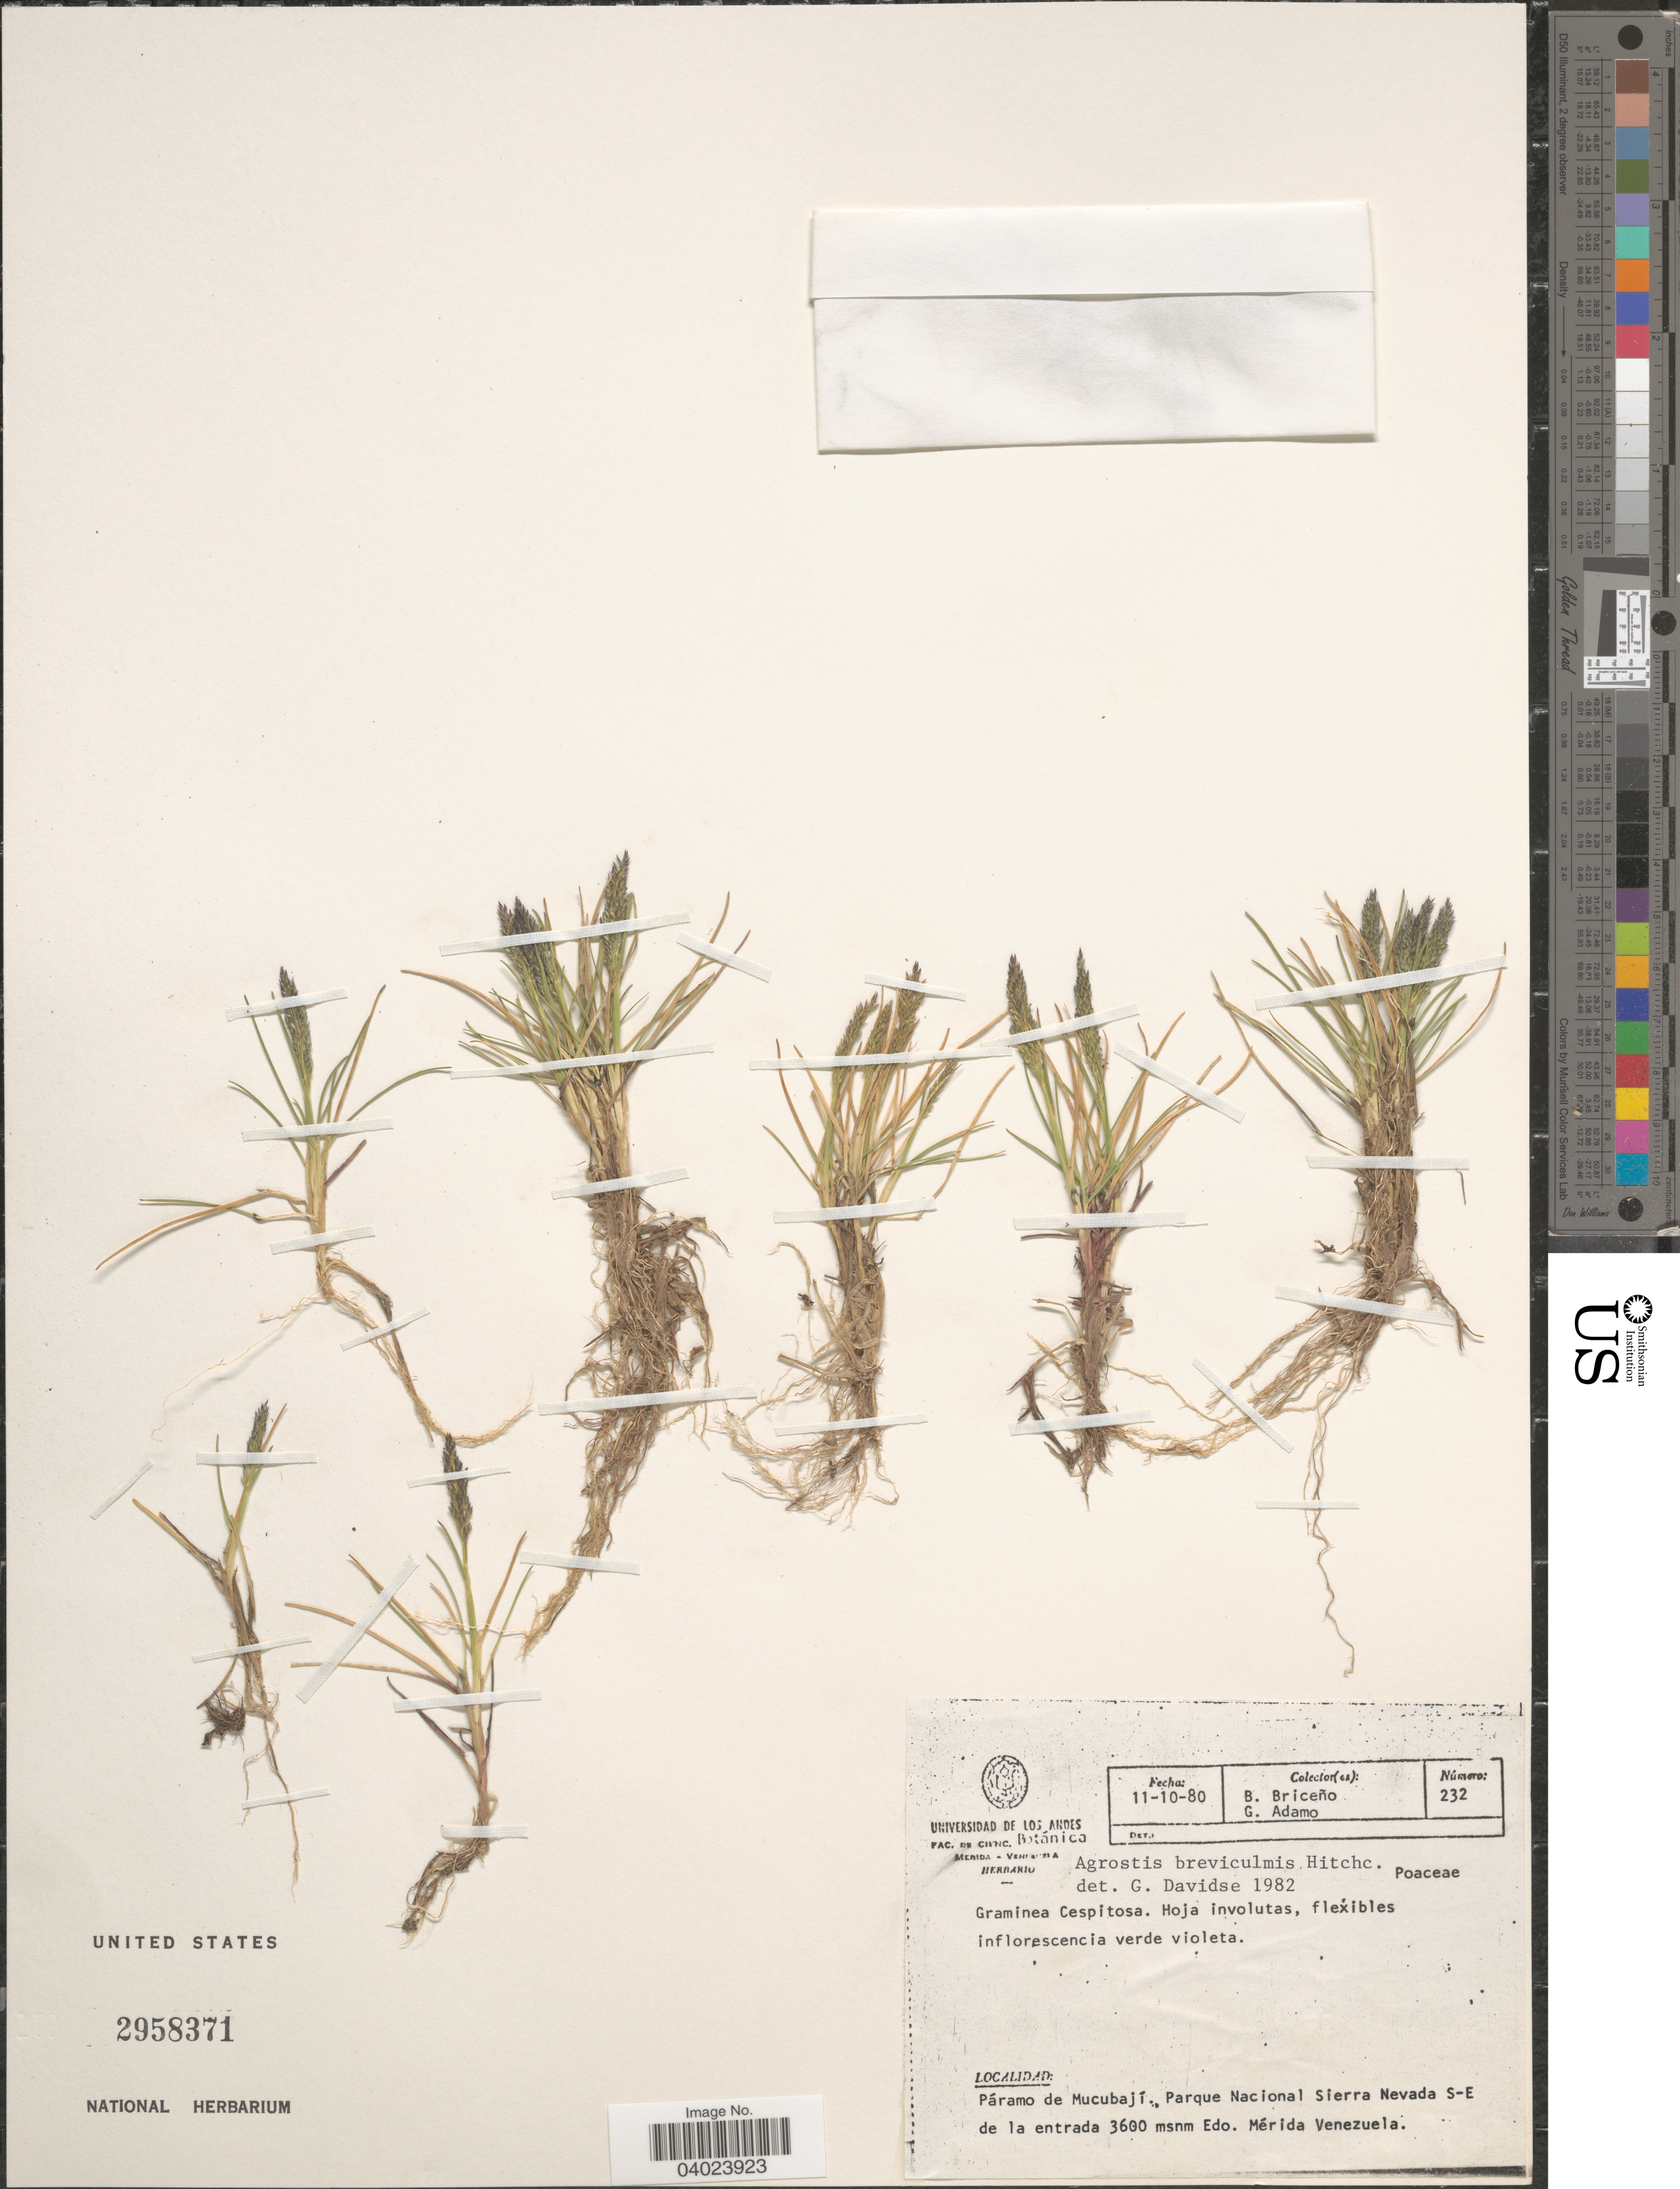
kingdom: Plantae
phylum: Tracheophyta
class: Liliopsida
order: Poales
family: Poaceae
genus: Agrostis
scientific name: Agrostis breviculmis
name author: Hitchc.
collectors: B. Briceño & G. Adamo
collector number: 232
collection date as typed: Transcribed d/m/y: 11/10/80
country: Venezuela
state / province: Merida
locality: Páramo de Mucubají, Parque Nacional Sierra Nevada S-E de la entrada.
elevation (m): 3600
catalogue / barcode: US 2958371